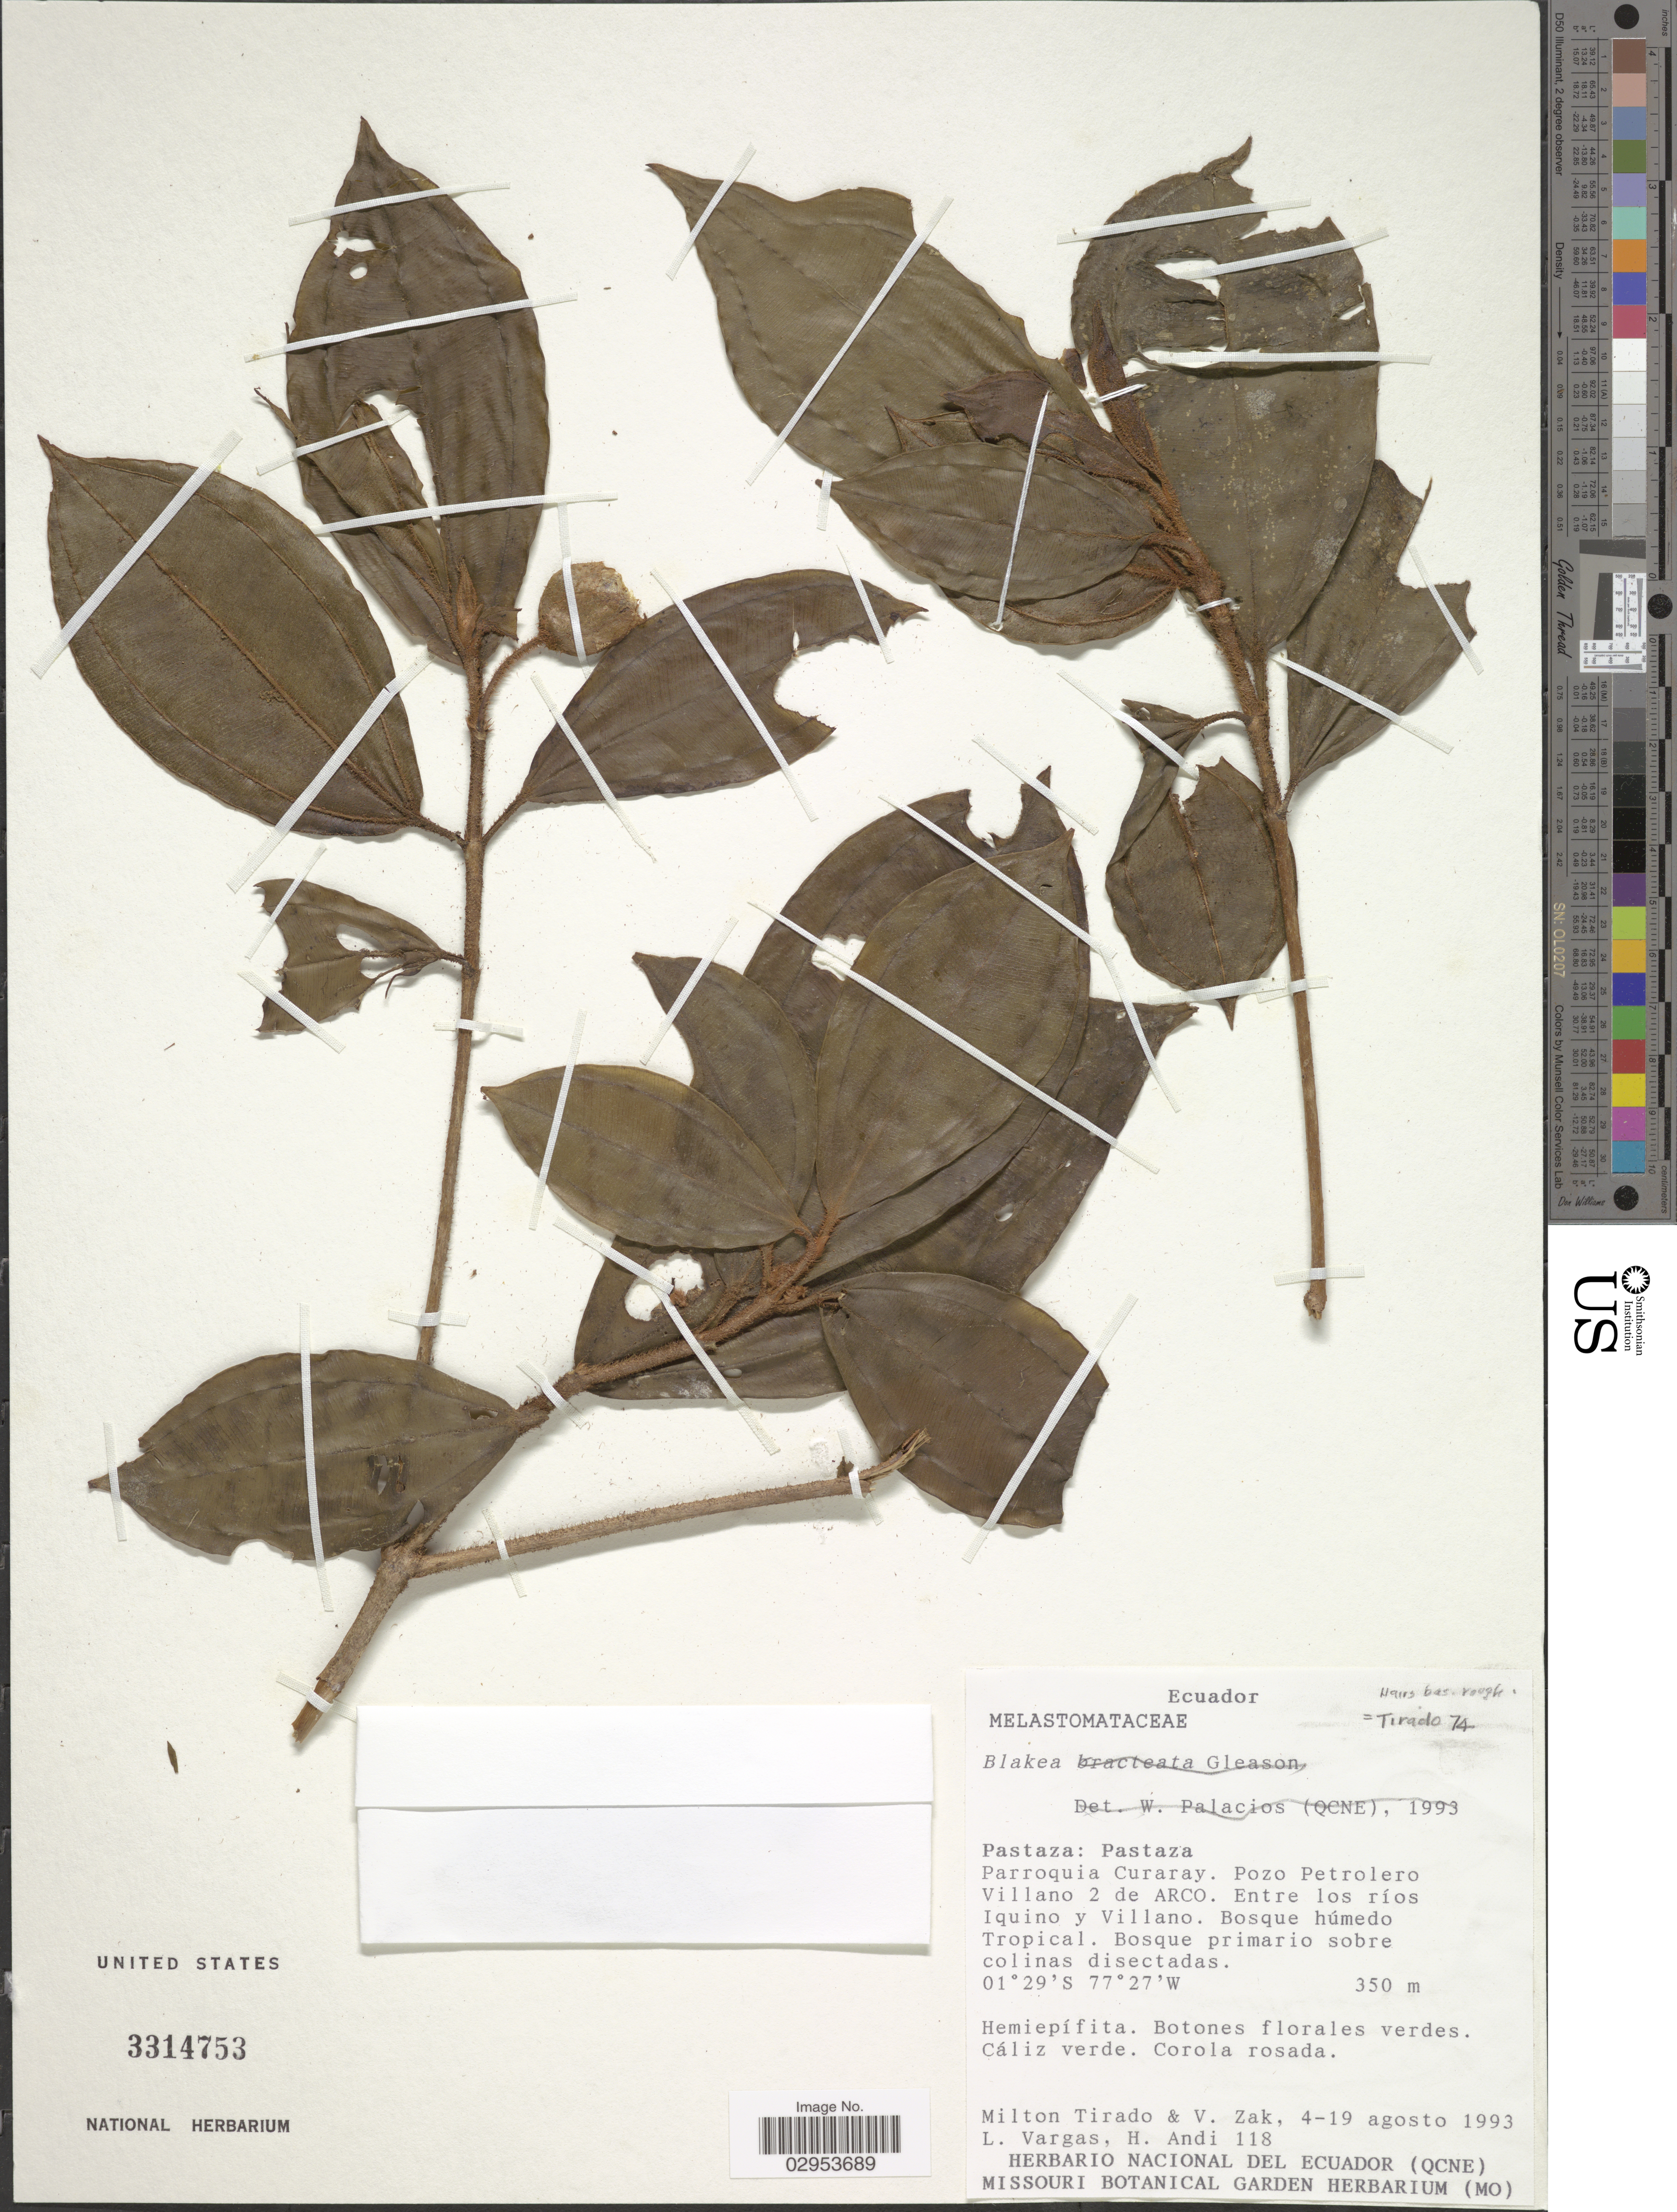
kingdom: Plantae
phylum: Tracheophyta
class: Magnoliopsida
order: Myrtales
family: Melastomataceae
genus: Blakea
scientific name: Blakea sp.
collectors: M. Tirado, V. Zak, L. Vargas & H. Andi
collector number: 118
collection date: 1993-08-04/1993-08-19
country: Ecuador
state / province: Pastaza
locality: Pastaza. Parroquia Curaray. Pozo Petrolero Villano 2 de ARCO. Entre los ríos Iquino y Villano.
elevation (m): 350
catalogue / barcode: US 3314753